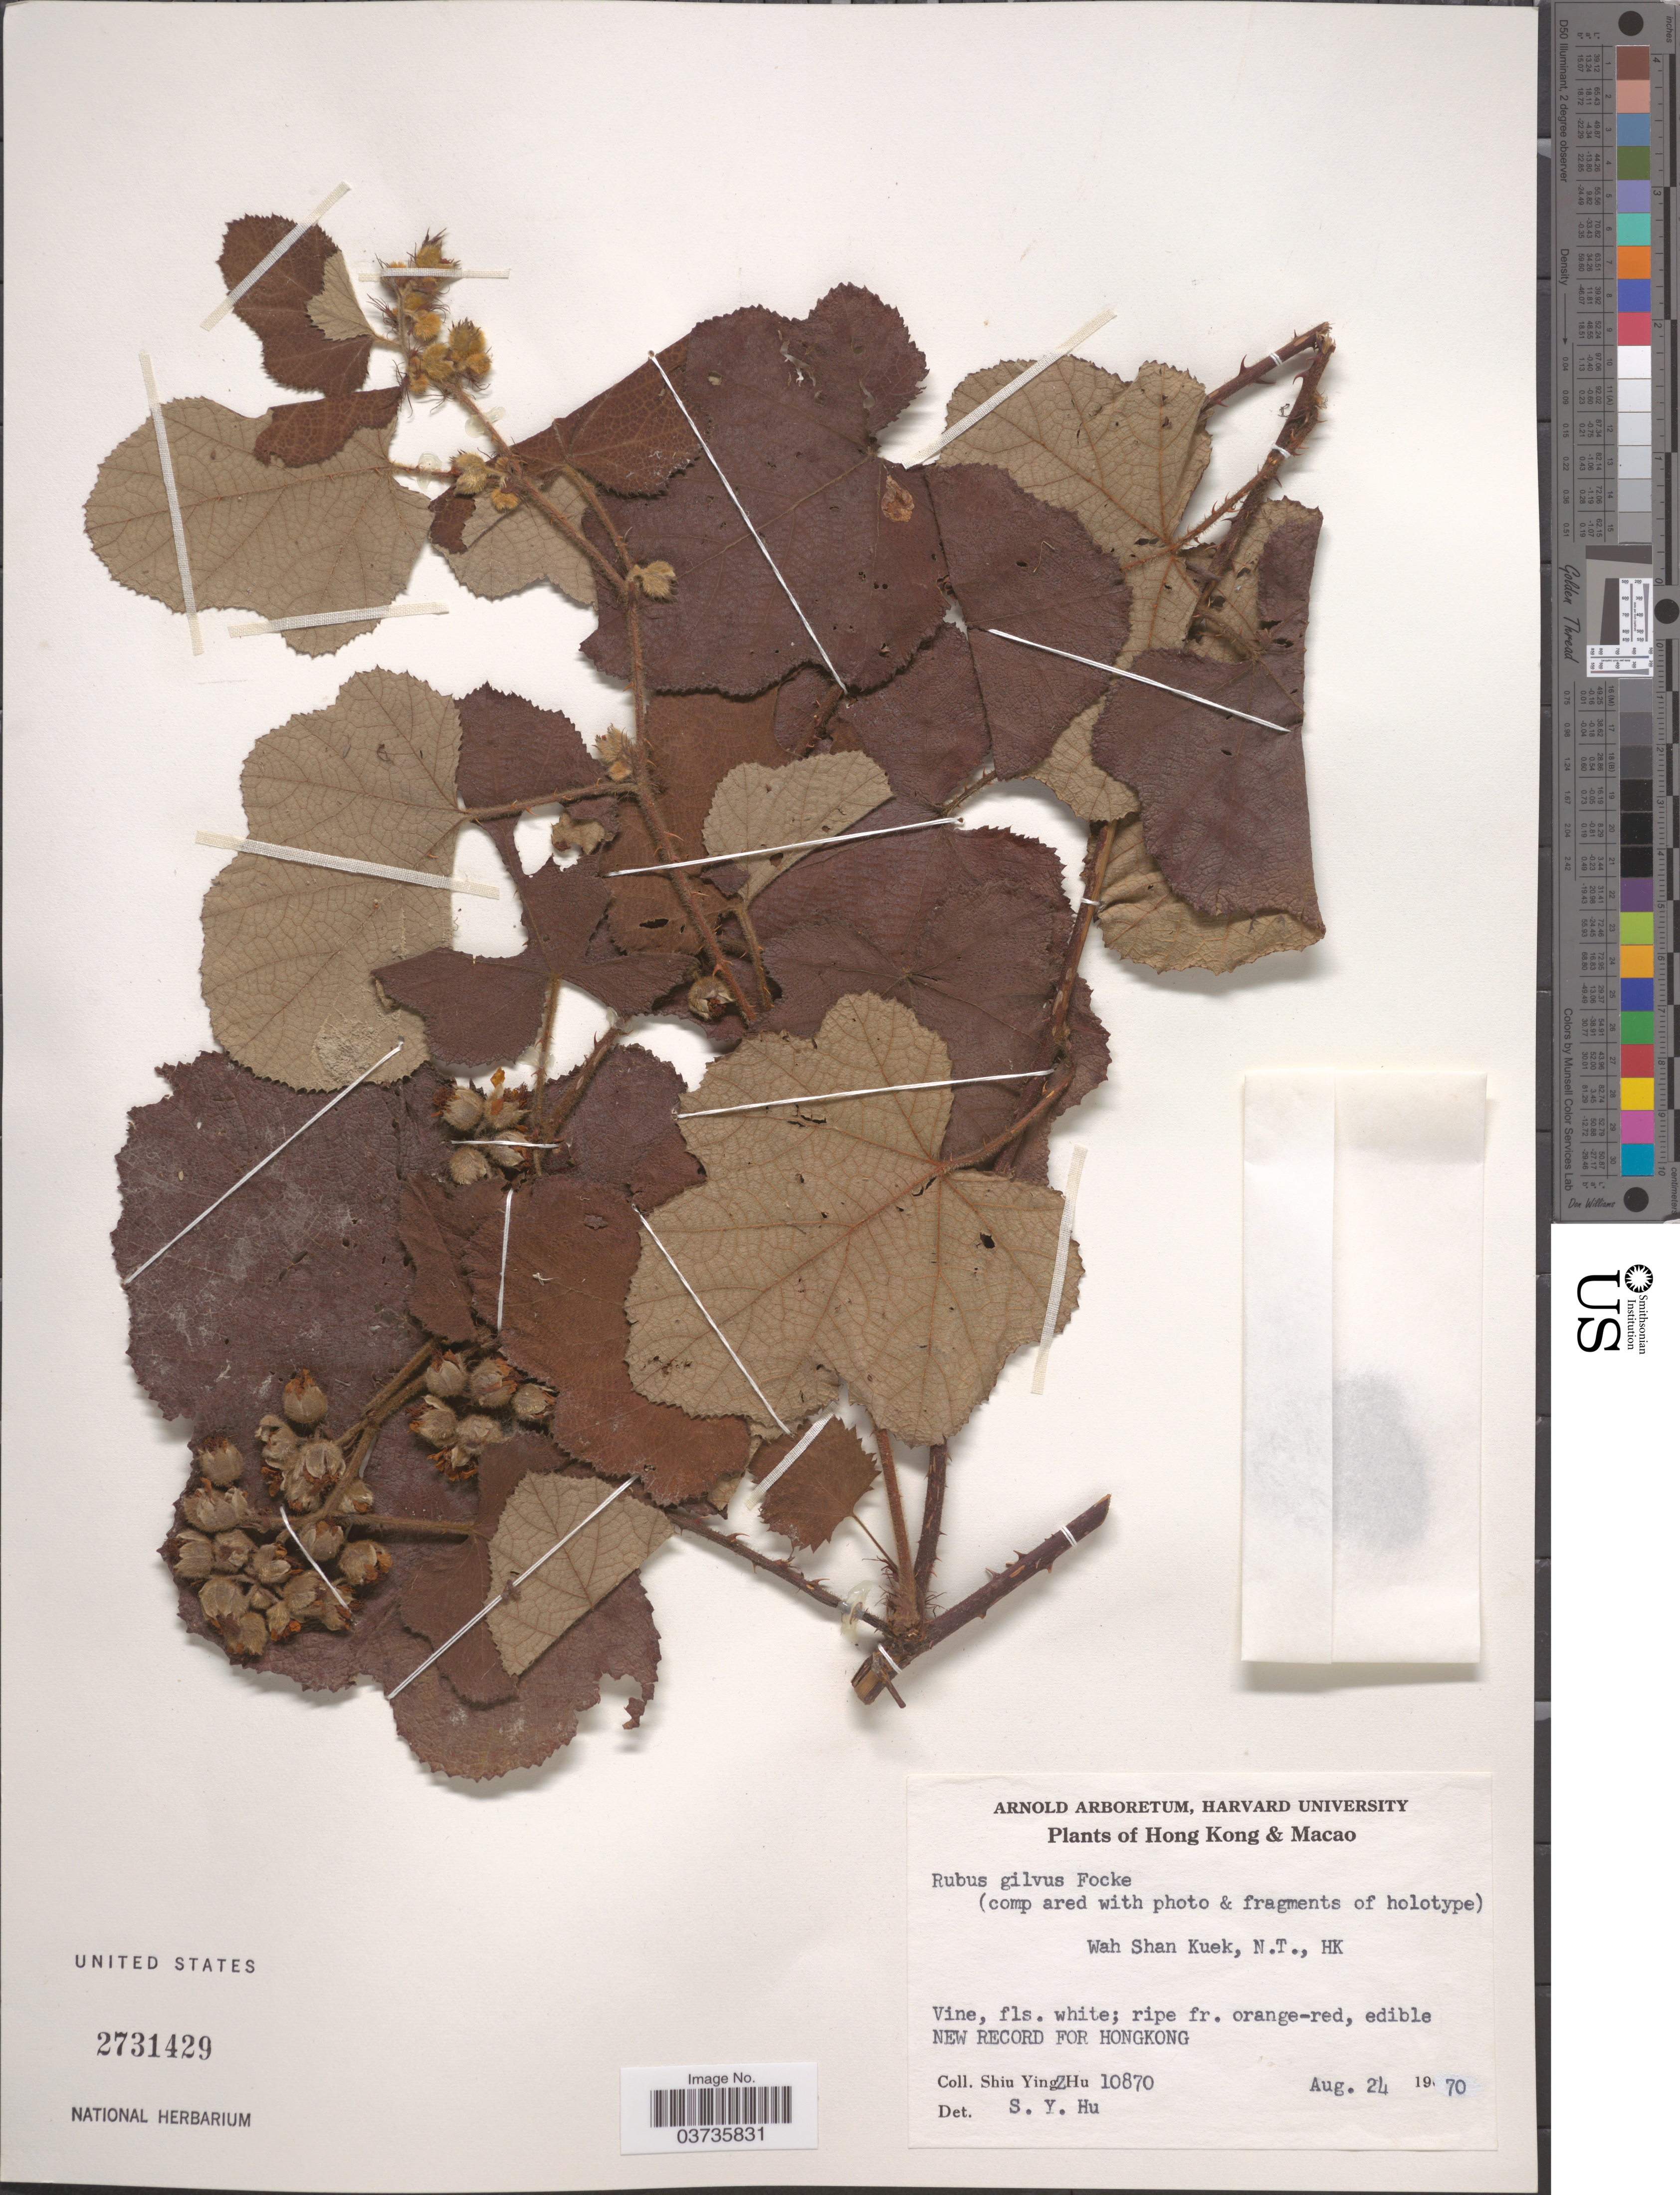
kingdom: Plantae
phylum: Tracheophyta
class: Magnoliopsida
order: Rosales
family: Rosaceae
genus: Rubus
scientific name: Rubus gilvus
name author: Focke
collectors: S. Y. Hu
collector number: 10870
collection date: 1970-08-24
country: China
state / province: Hong Kong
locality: Wah Shan Kuek, N.T., HK.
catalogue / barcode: US 2731429